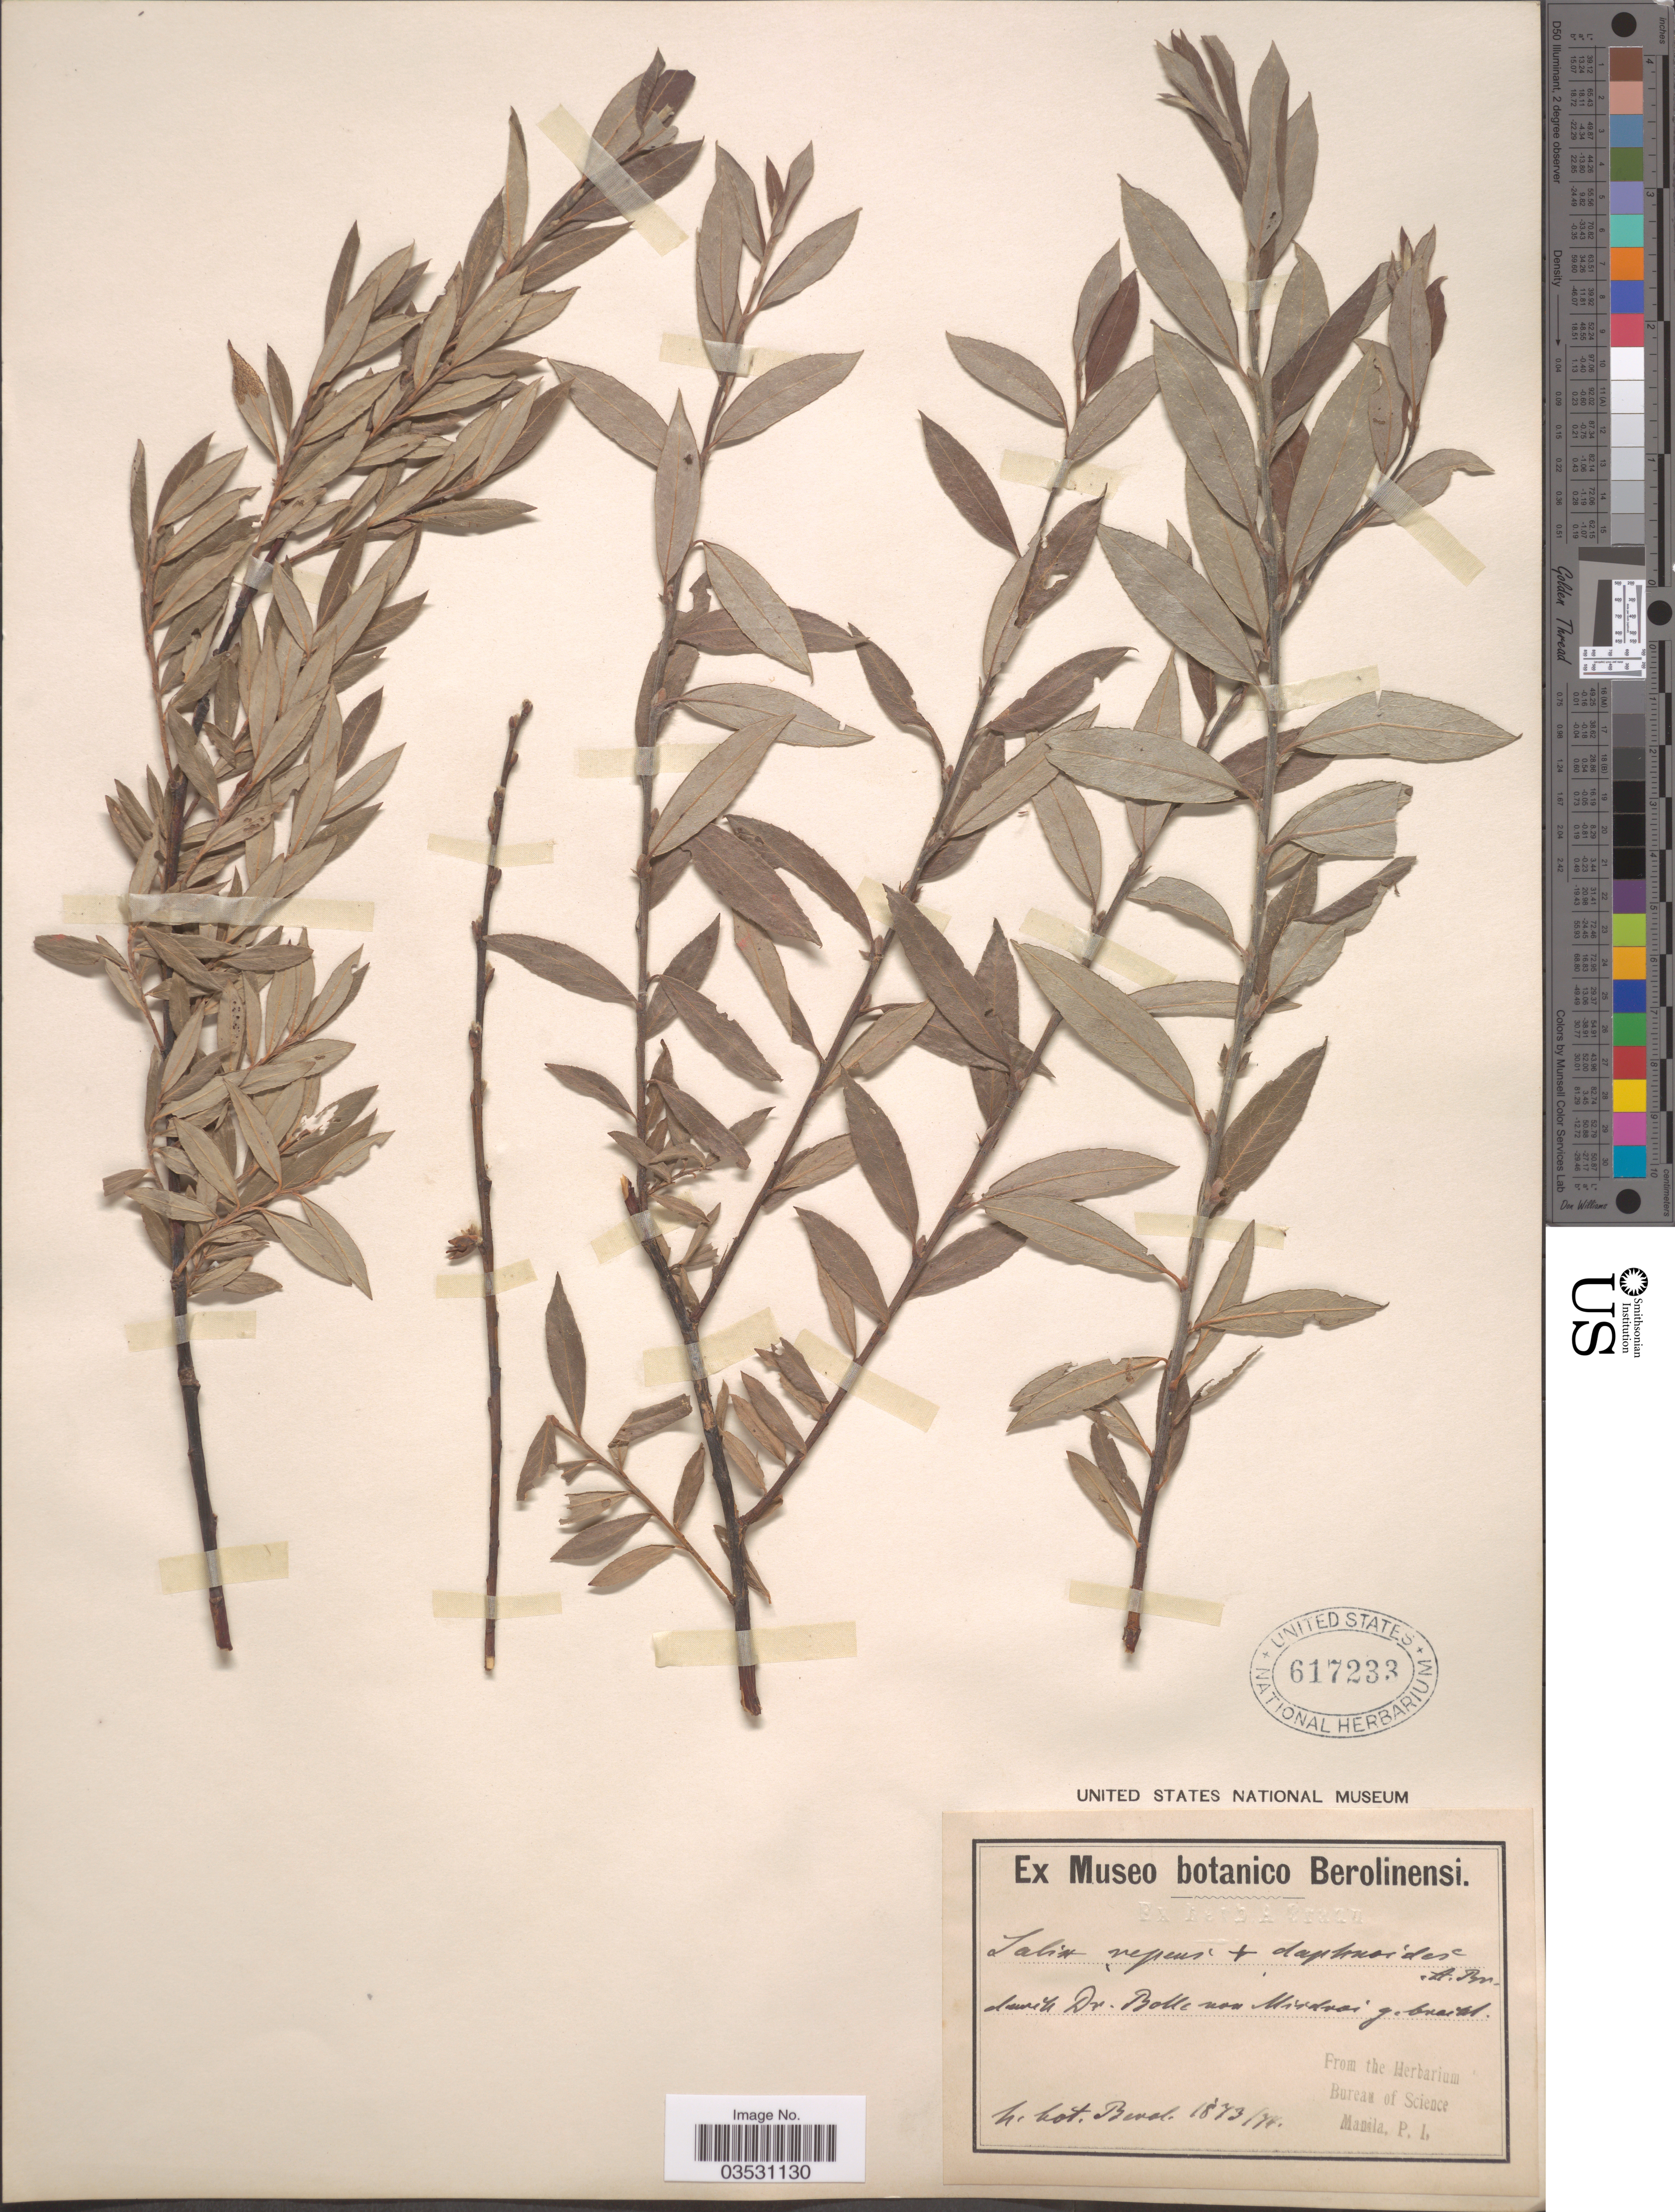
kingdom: Plantae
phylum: Tracheophyta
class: Magnoliopsida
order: Malpighiales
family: Salicaceae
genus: Salix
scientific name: Salix repens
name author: L.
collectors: Bolle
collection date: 1873/1874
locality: Von Misdroi [interpreted] g. breitel [interpreted]. H. bot. Berol.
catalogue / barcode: US 617233